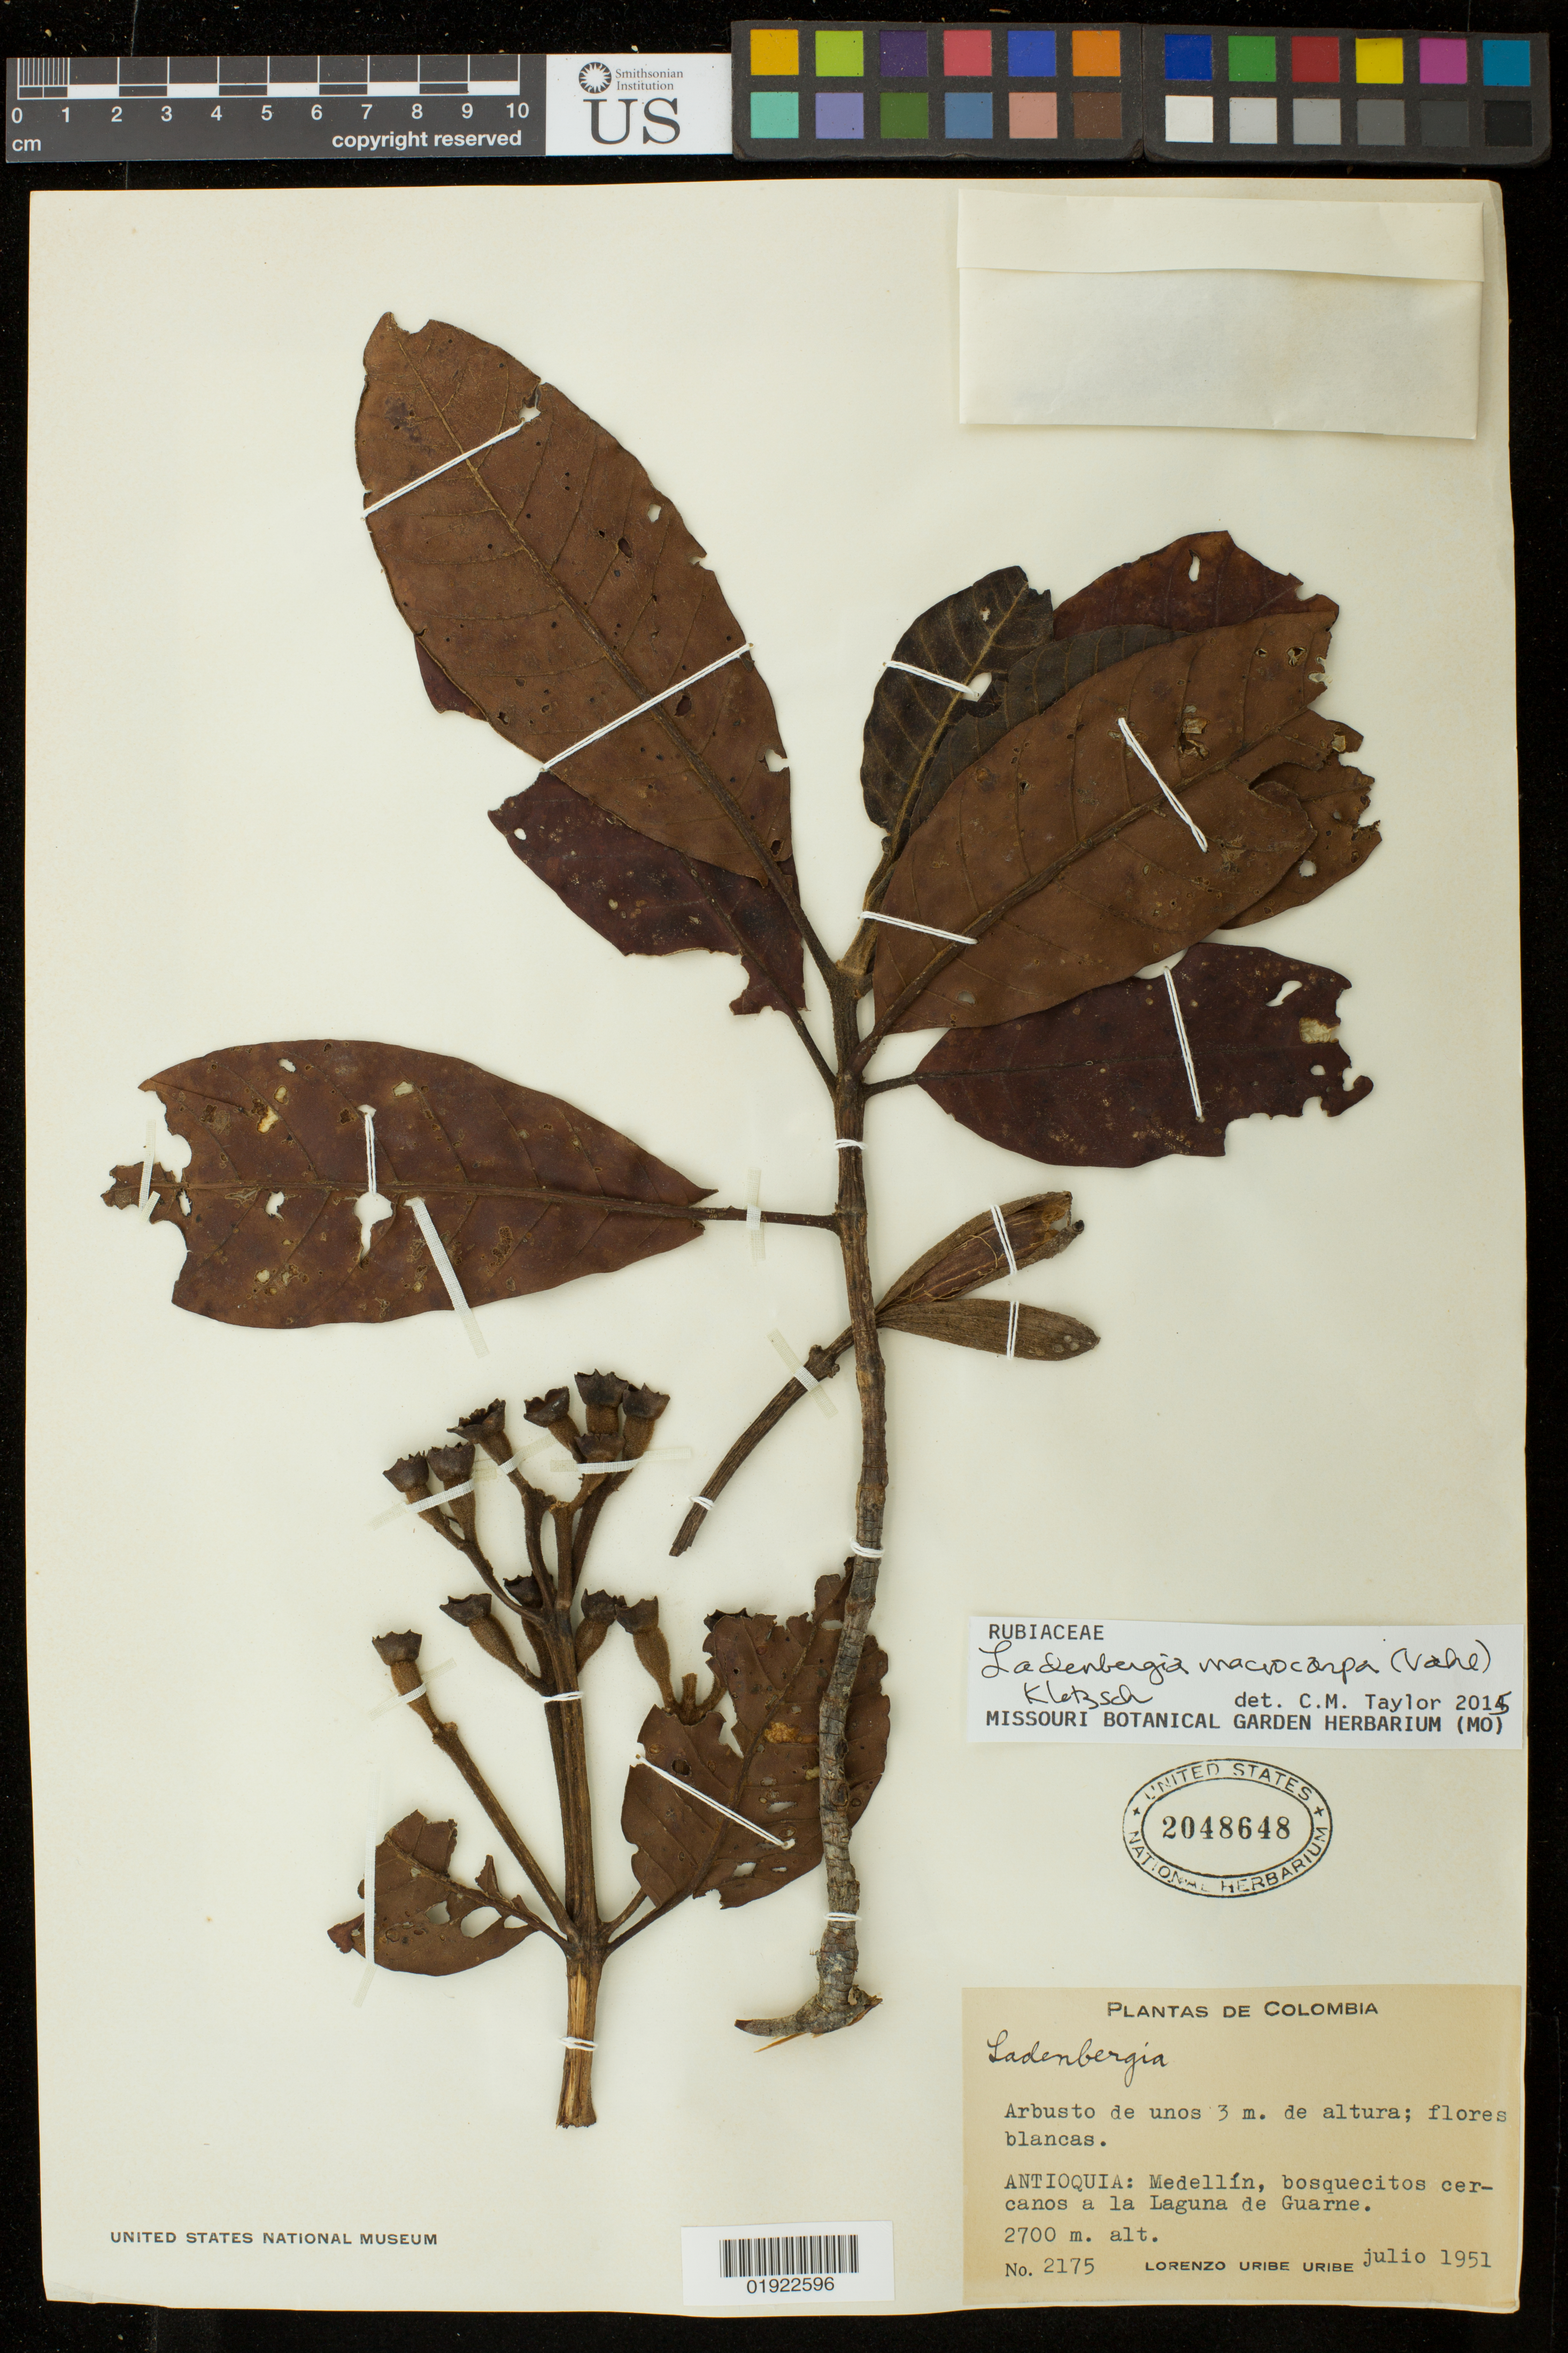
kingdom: Plantae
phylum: Tracheophyta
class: Magnoliopsida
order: Gentianales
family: Rubiaceae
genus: Ladenbergia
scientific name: Ladenbergia macrocarpa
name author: (Vahl) Klotzsch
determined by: Taylor, Charlotte M.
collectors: U. Uribe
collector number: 2175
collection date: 1951-07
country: Colombia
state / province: Antioquia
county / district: Medellín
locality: Bosquecitos cercanos a la Laguna de Guarne.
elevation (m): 2700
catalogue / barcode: US 2048648